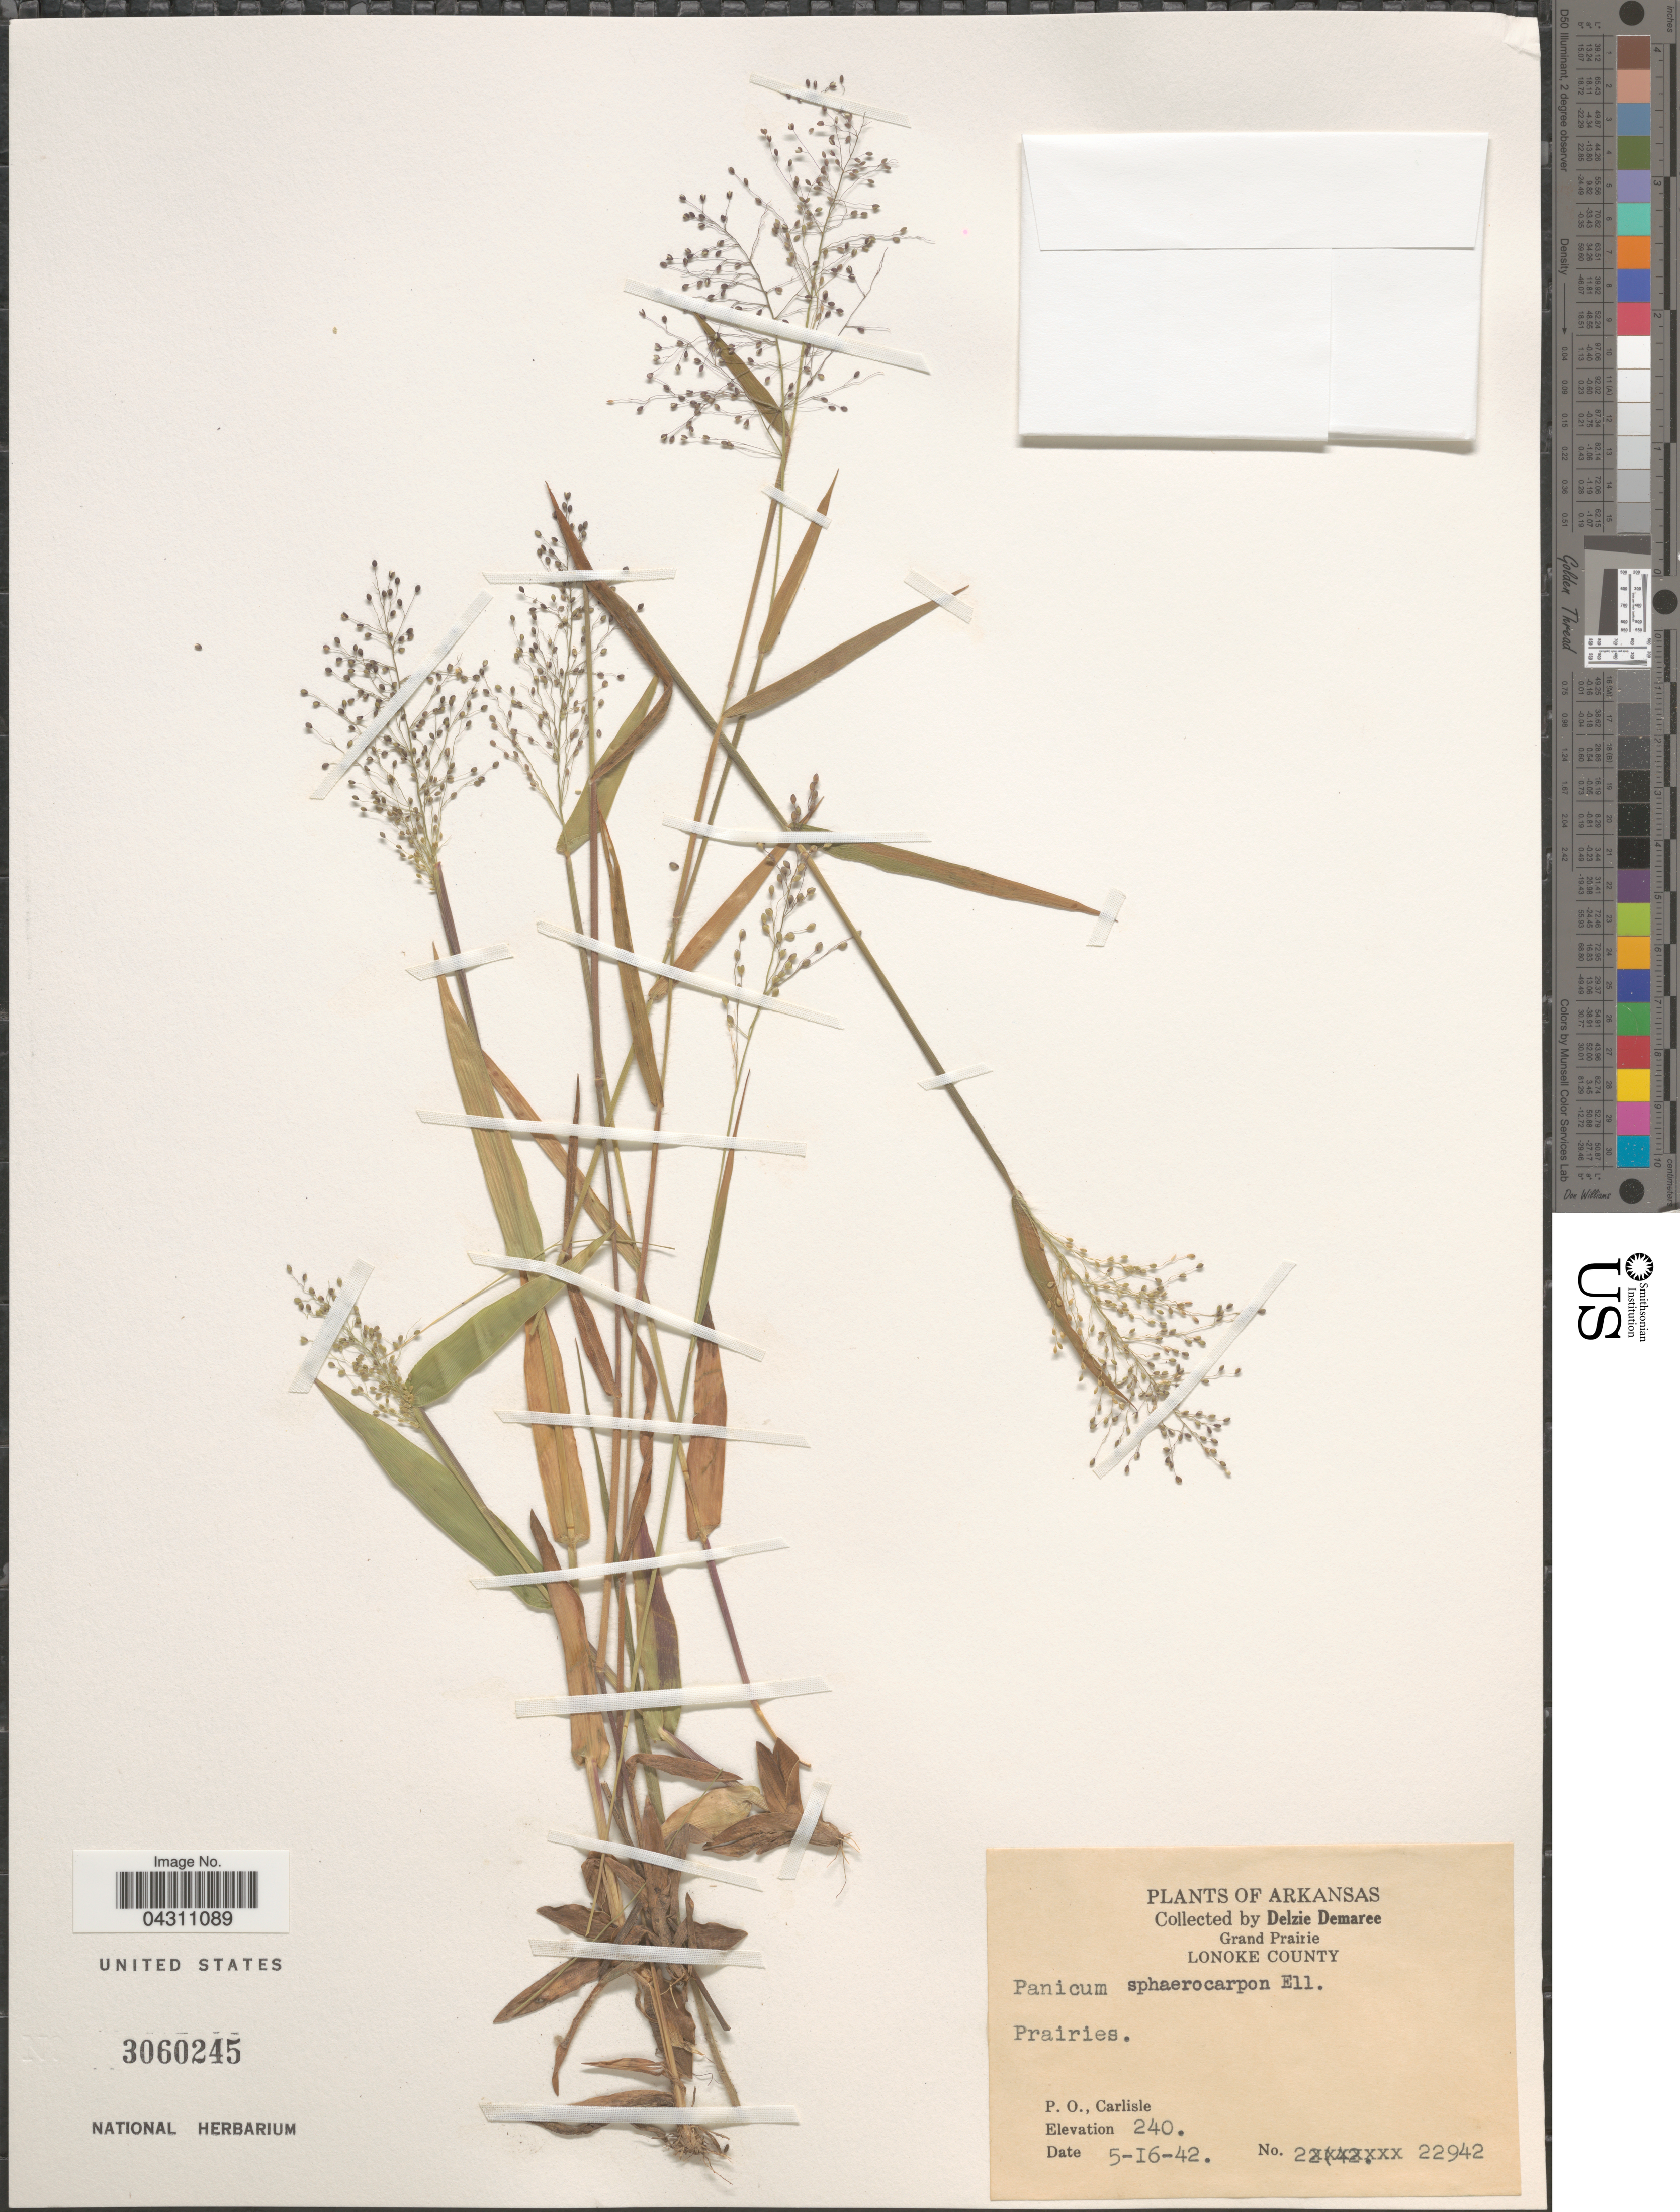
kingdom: Plantae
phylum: Tracheophyta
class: Liliopsida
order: Poales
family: Poaceae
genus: Dichanthelium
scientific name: Dichanthelium sphaerocarpon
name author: (Elliott) Gould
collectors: D. Demaree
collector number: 22942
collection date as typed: Transcribed d/m/y: 16/5/42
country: United States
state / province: Arkansas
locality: Grand Prairie. Lonoke County. P. O., Carlisle.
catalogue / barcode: US 3060245